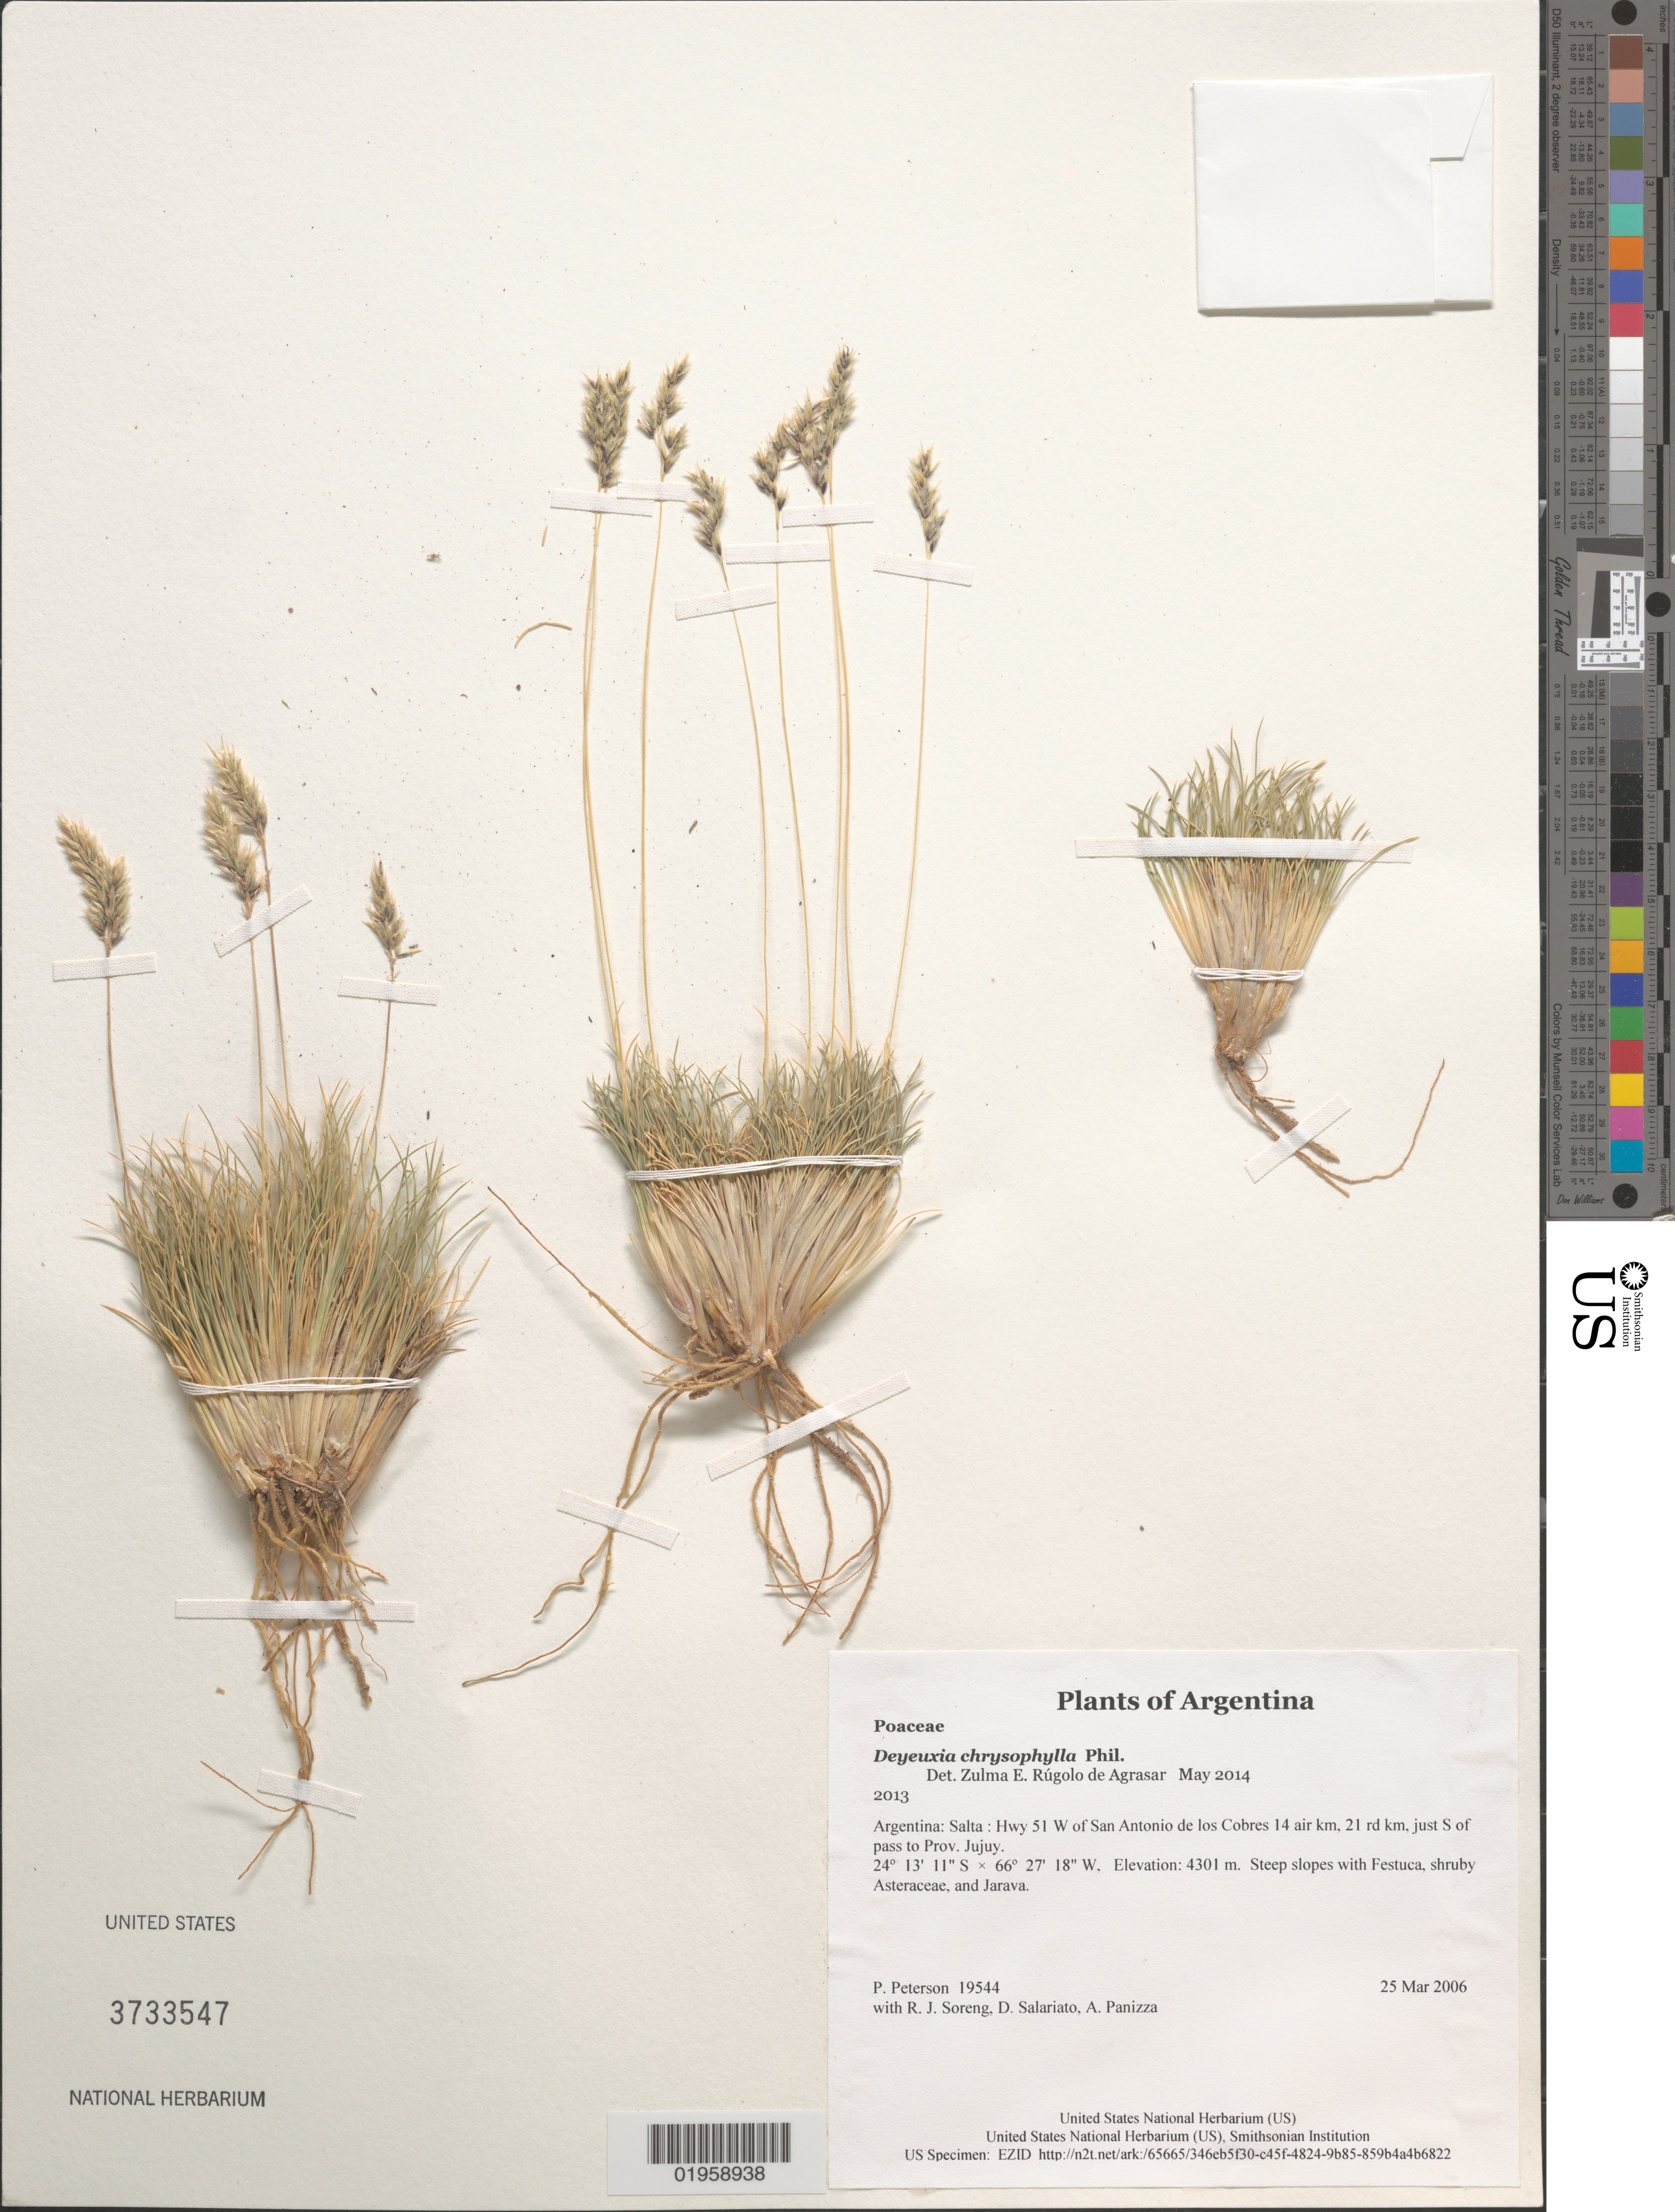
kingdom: Plantae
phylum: Tracheophyta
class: Liliopsida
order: Poales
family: Poaceae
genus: Deyeuxia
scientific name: Deyeuxia chrysophylla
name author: Phil.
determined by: Rúgolo de Agrasar, Z. E.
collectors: P. M. Peterson, R. J. Soreng, D. Salariato & A. Panizza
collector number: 19544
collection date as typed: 25 Mar 2006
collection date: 2006-03-25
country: Argentina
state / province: Salta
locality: Hwy 51 W of San Antonio de los Cobres 14 air km, 21 rd km, just S of pass to Prov. Jujuy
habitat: Steep slopes with Festuca, shruby Asteraceae, and Jarava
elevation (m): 4301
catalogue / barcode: US 3733547